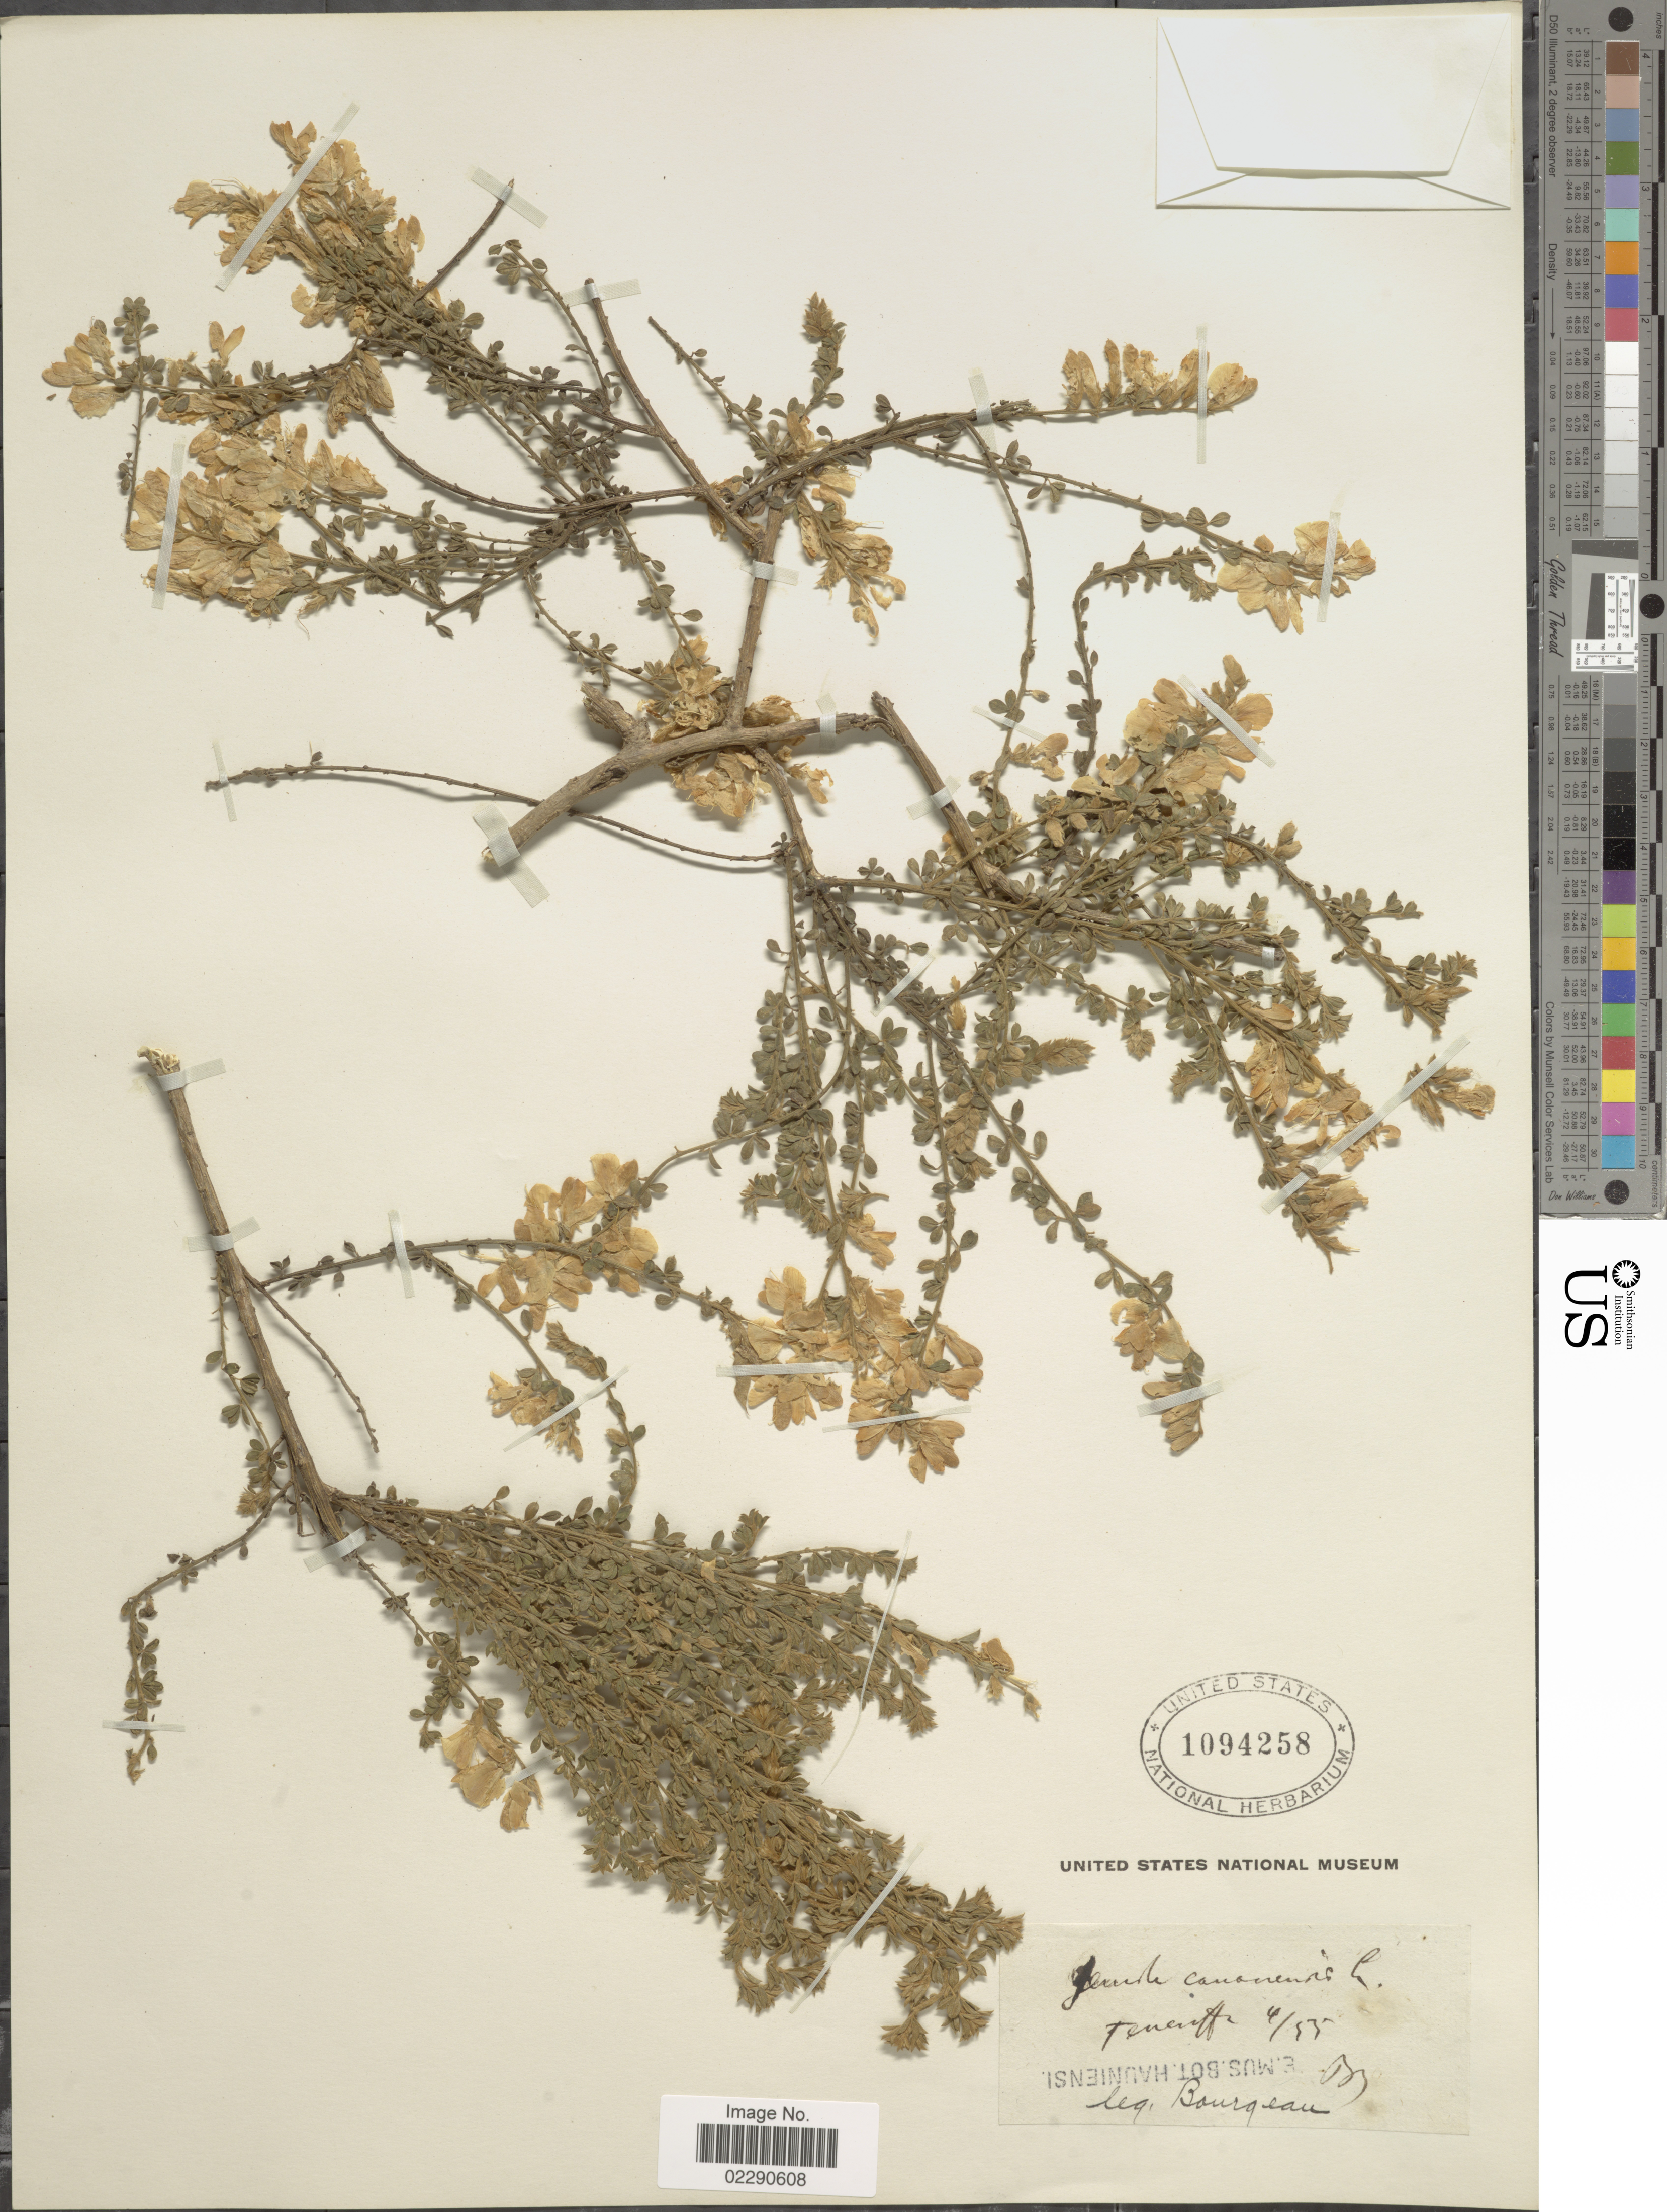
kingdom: Plantae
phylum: Tracheophyta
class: Magnoliopsida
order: Fabales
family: Fabaceae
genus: Genista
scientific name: Genista canariensis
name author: L.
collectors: -. Bourgeau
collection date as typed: Transcribed d/m/y: /4/55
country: Spain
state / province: Canarias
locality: Teneriffe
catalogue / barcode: US 1094258